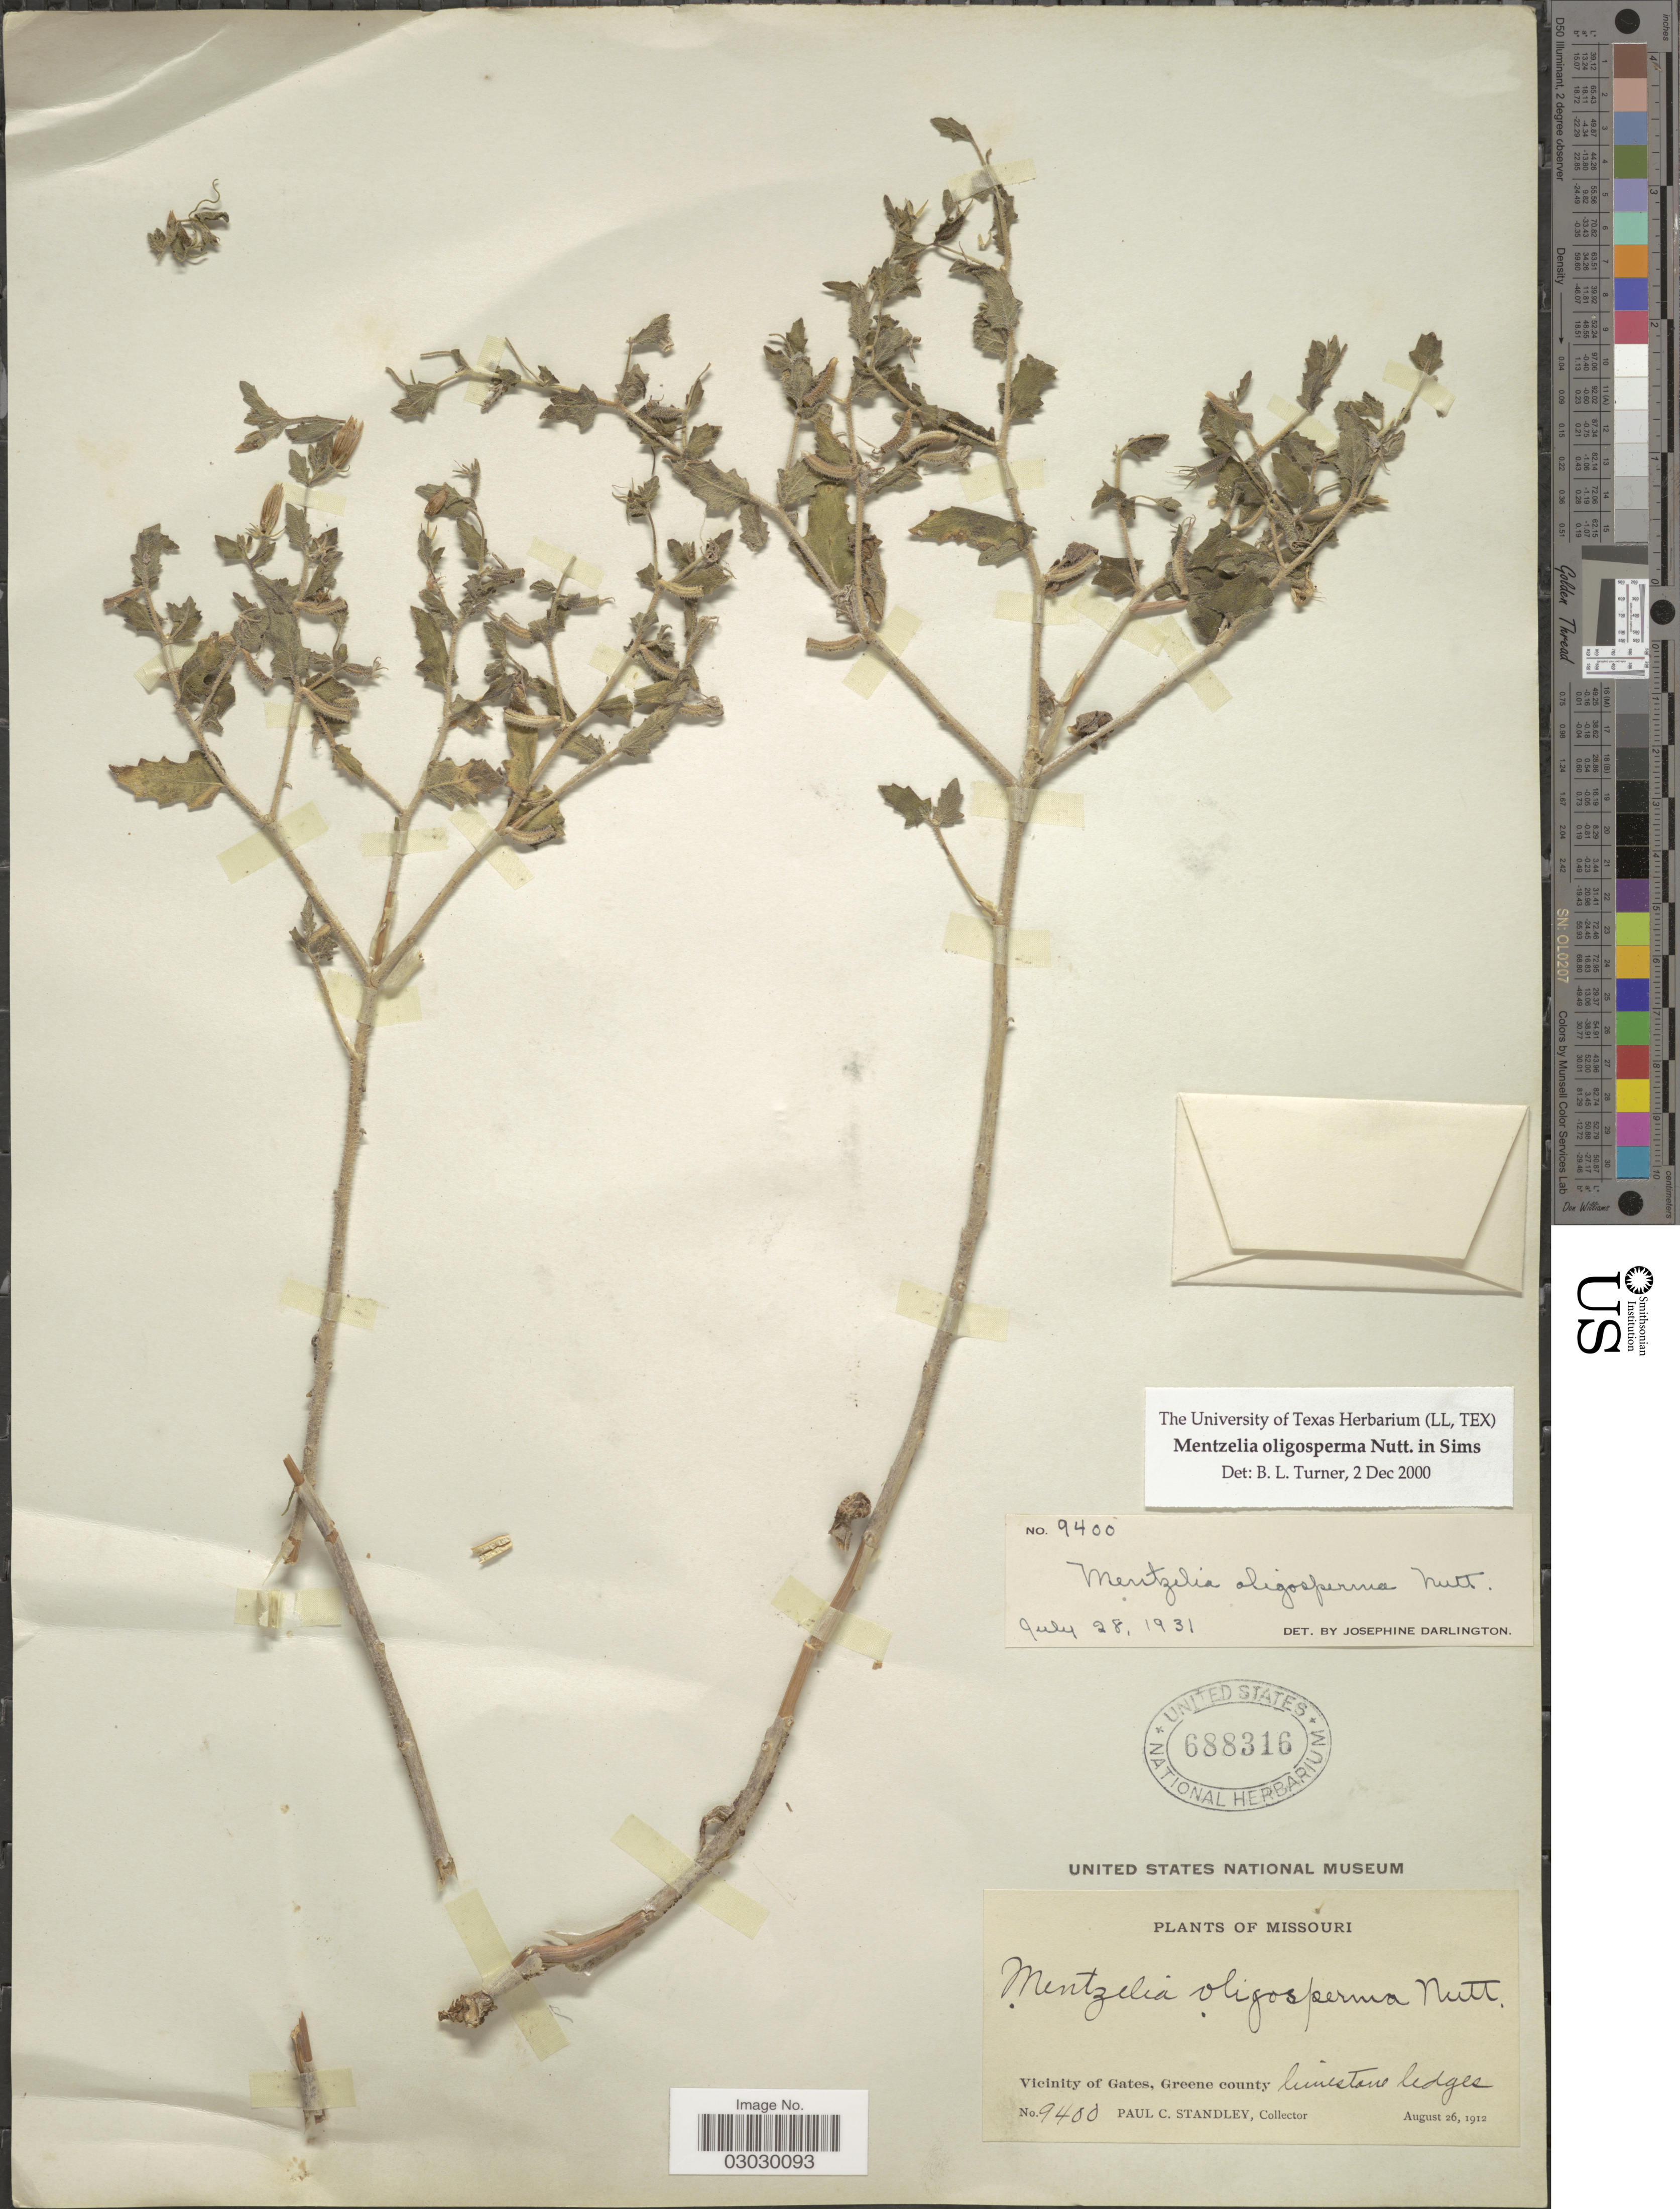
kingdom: Plantae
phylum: Tracheophyta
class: Magnoliopsida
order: Cornales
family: Loasaceae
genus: Mentzelia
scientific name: Mentzelia oligosperma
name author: Nutt. ex Sims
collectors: P. C. Standley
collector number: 9400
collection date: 1912-08-26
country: United States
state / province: Missouri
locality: Vicinity of Gates, Greene county, limestone ledges.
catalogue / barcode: US 688316